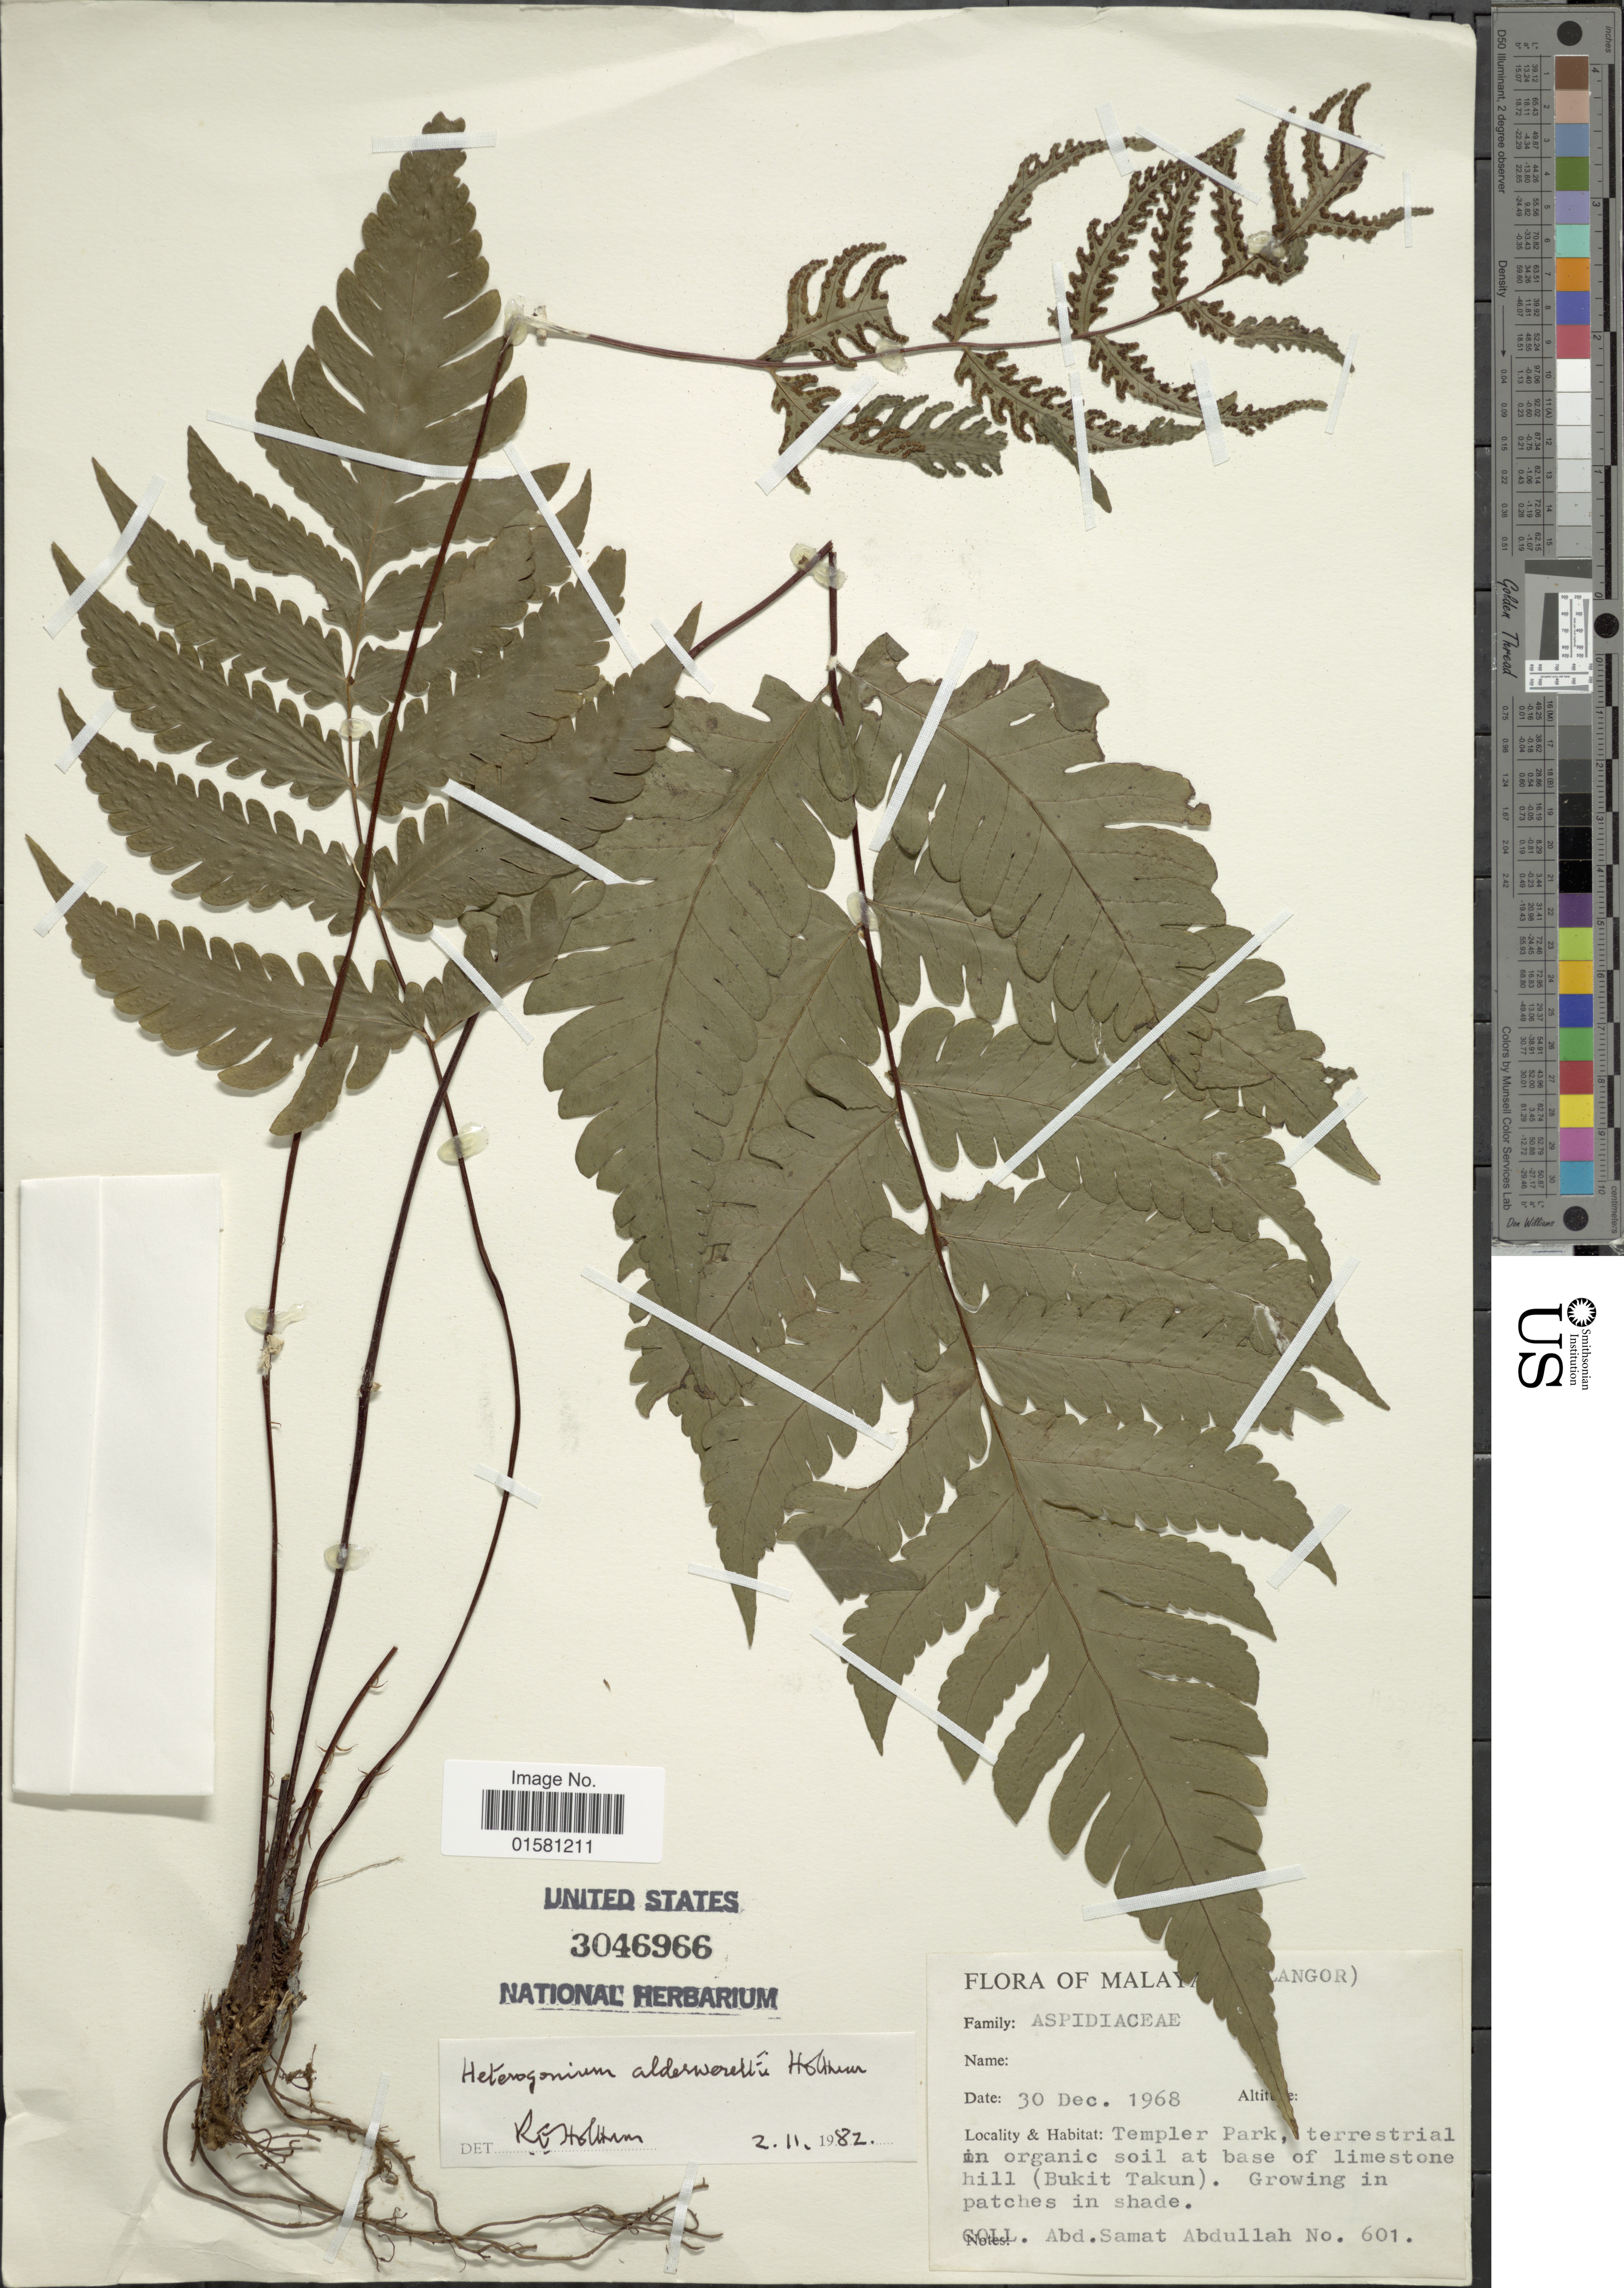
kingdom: Plantae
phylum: Tracheophyta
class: Polypodiopsida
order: Polypodiales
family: Tectariaceae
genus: Tectaria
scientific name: Tectaria stenosemioides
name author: (Alderw.) C. Chr.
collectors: S. Abdullah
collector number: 601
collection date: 1968-12-30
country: Malaysia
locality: Malaysia( [illegible text]angor) Templer park, terrestrial in organic soil at base of limestone hill (Bukit Takun)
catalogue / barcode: US 3046966